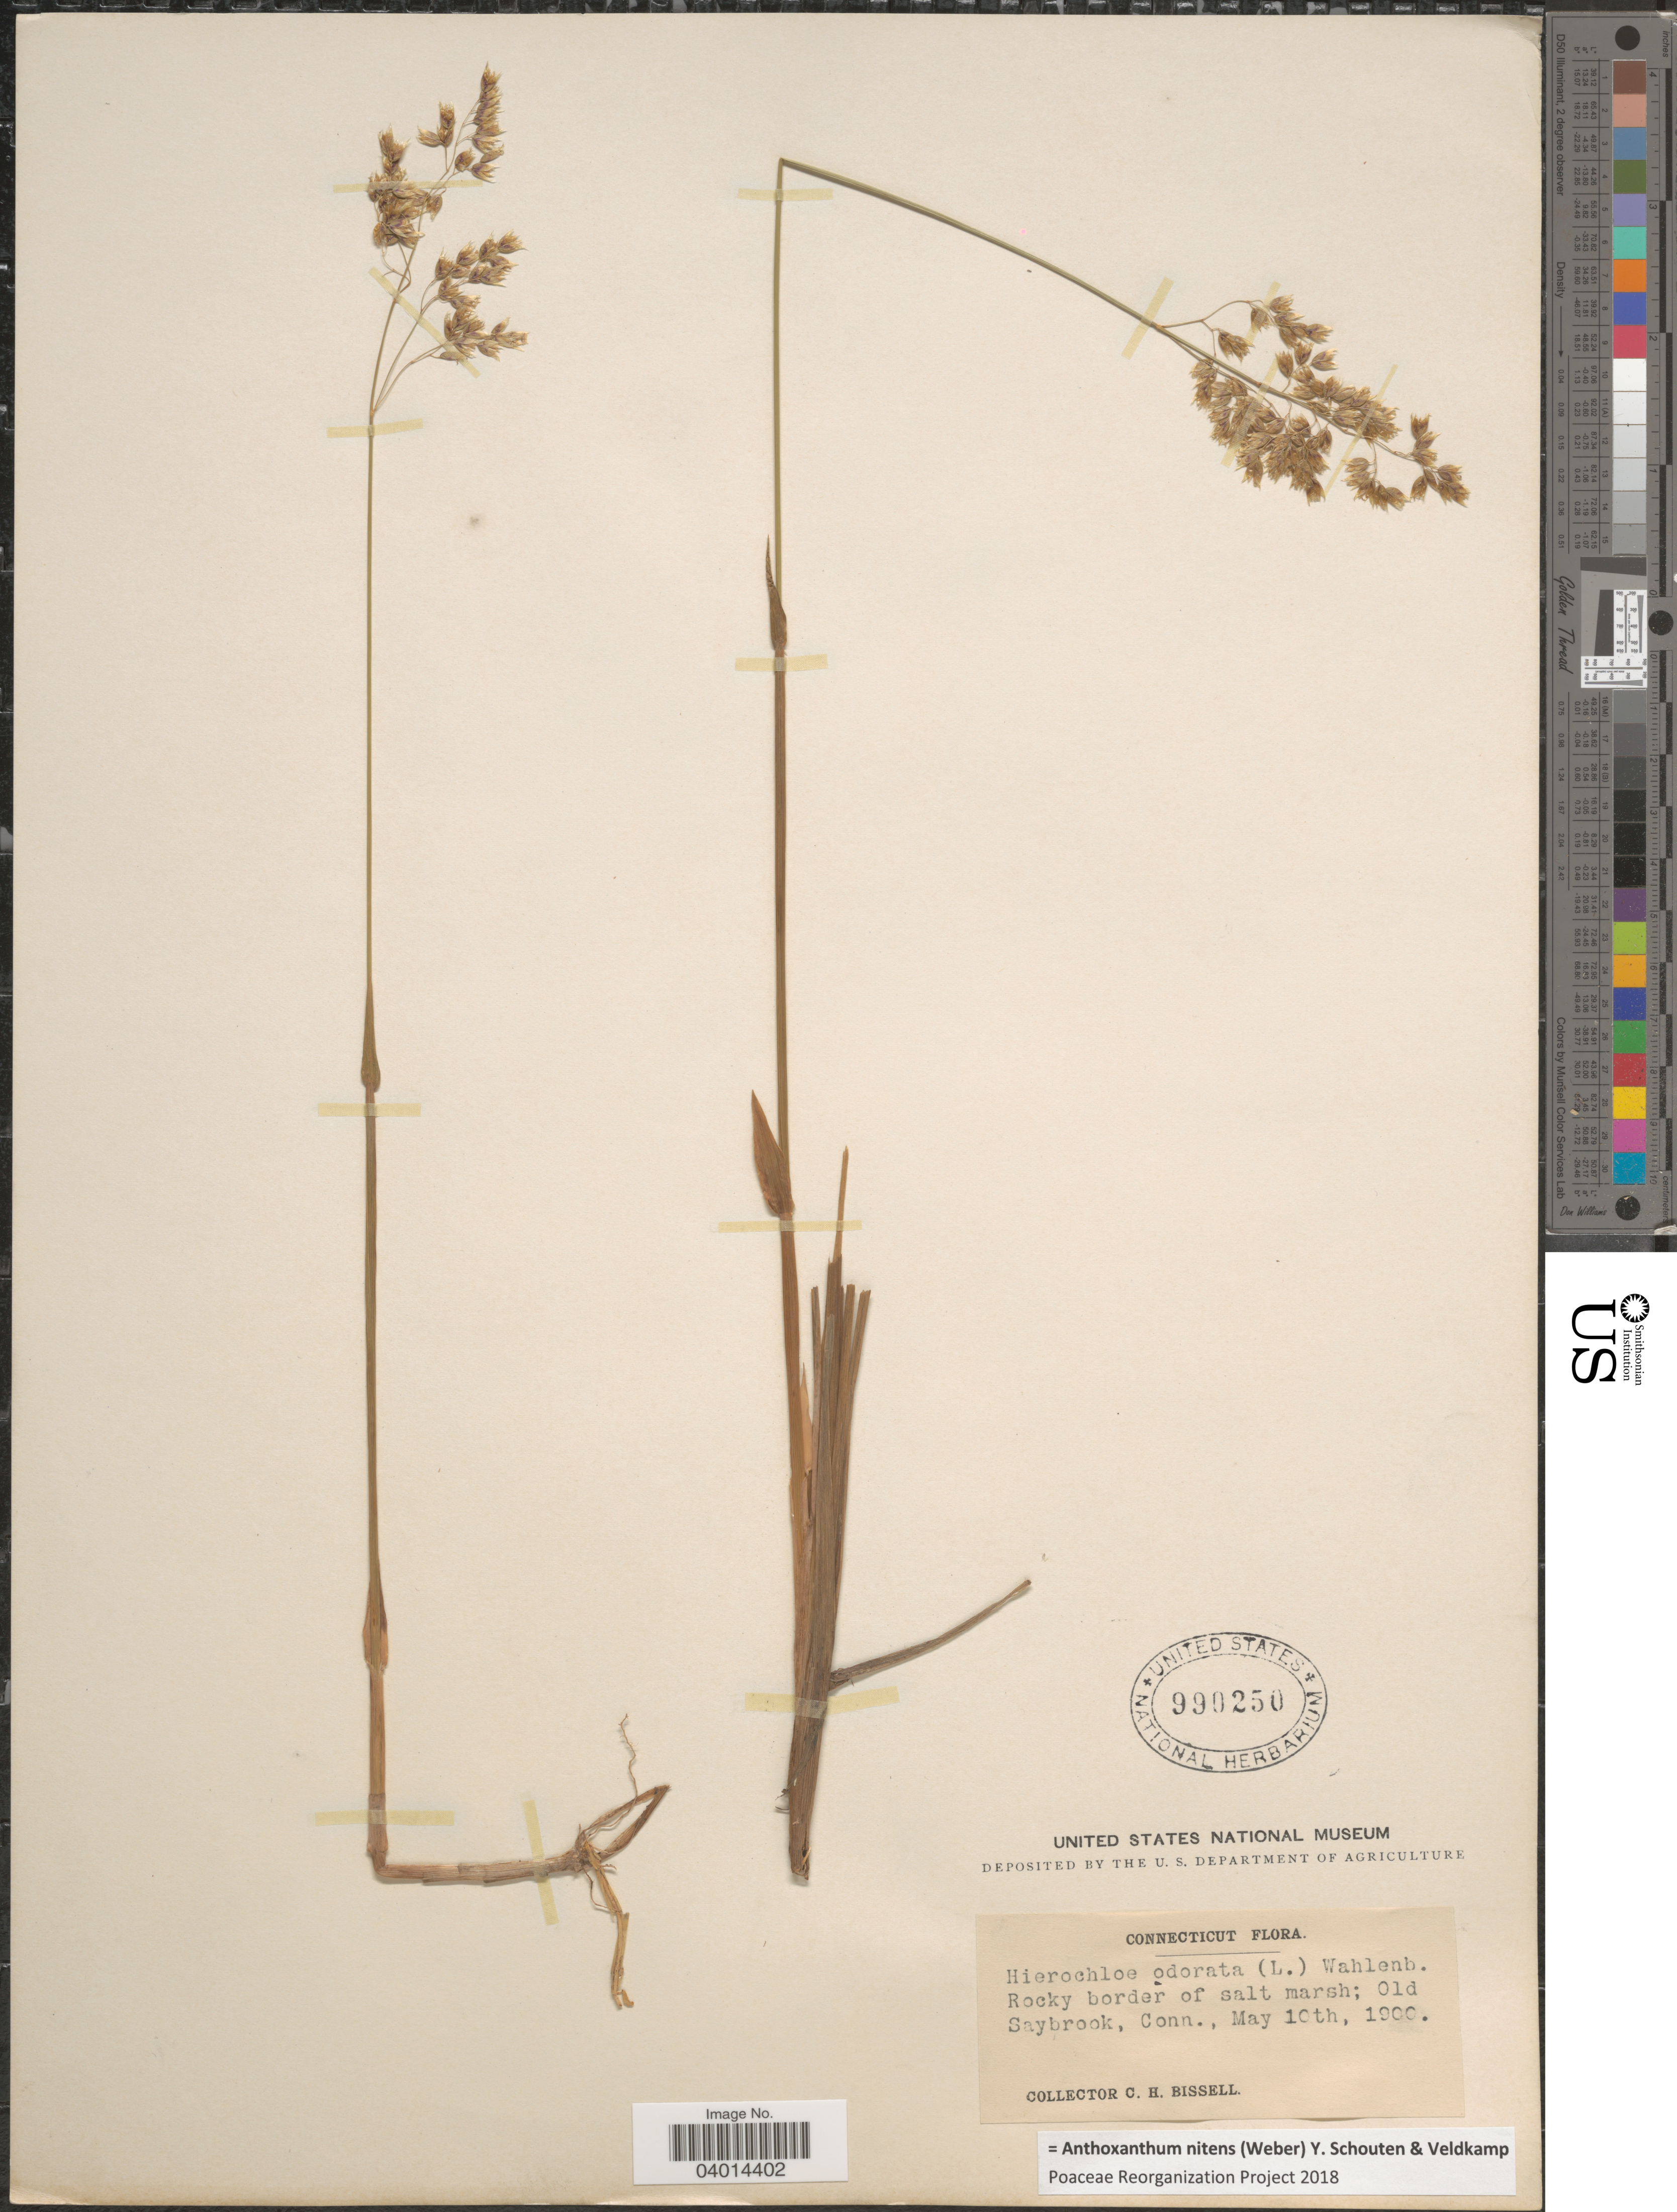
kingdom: Plantae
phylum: Tracheophyta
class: Liliopsida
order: Poales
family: Poaceae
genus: Anthoxanthum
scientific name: Anthoxanthum nitens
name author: (G.H. Weber) R.T.A. Schouten & Veldkamp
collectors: C. Bissell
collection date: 1900-05-10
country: United States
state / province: Connecticut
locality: Old Saybrook.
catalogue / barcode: US 990250